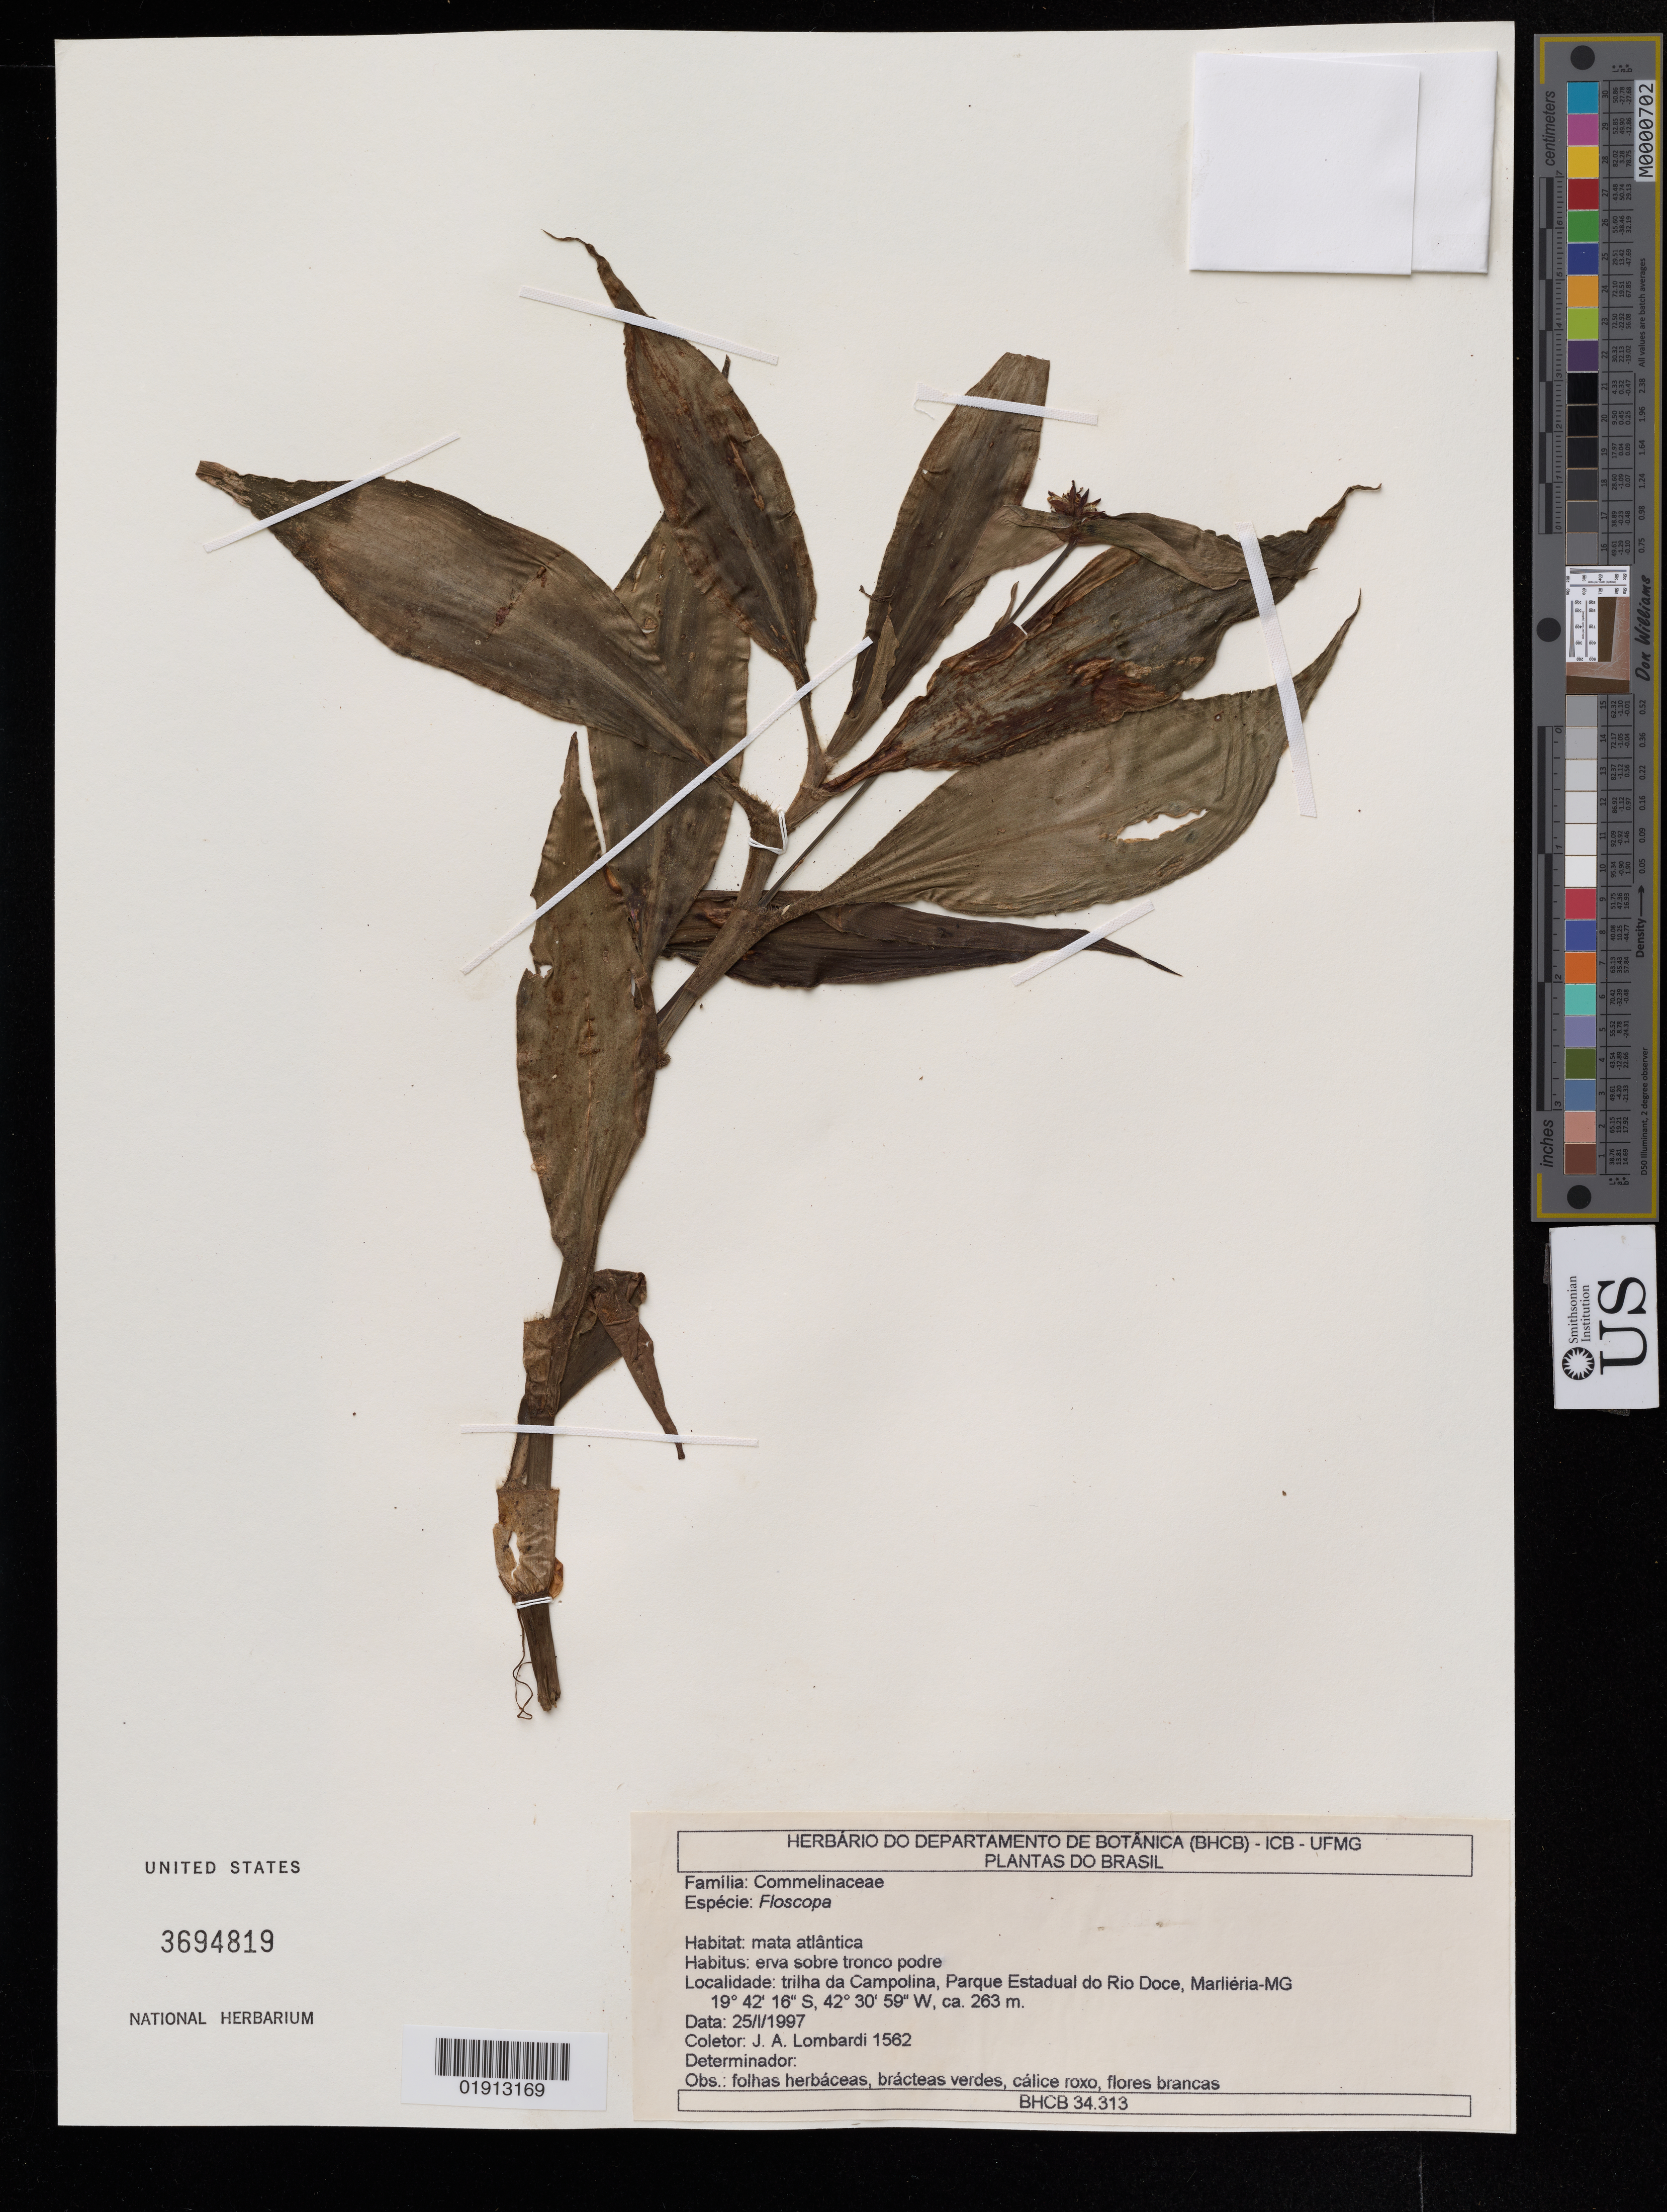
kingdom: Plantae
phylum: Tracheophyta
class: Liliopsida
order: Commelinales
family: Commelinaceae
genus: Floscopa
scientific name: Floscopa sp.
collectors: J. A. Lombardi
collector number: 1562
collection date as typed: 25/I/1997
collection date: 1997-01-25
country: Brazil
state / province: Minas Gerais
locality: Trilha da Campolina, Parque Estadual do Rio Doce, Marlieria - MG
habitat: mata atlantica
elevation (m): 263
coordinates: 19 42 16 S, 42 30 59 W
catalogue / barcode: US 3694819